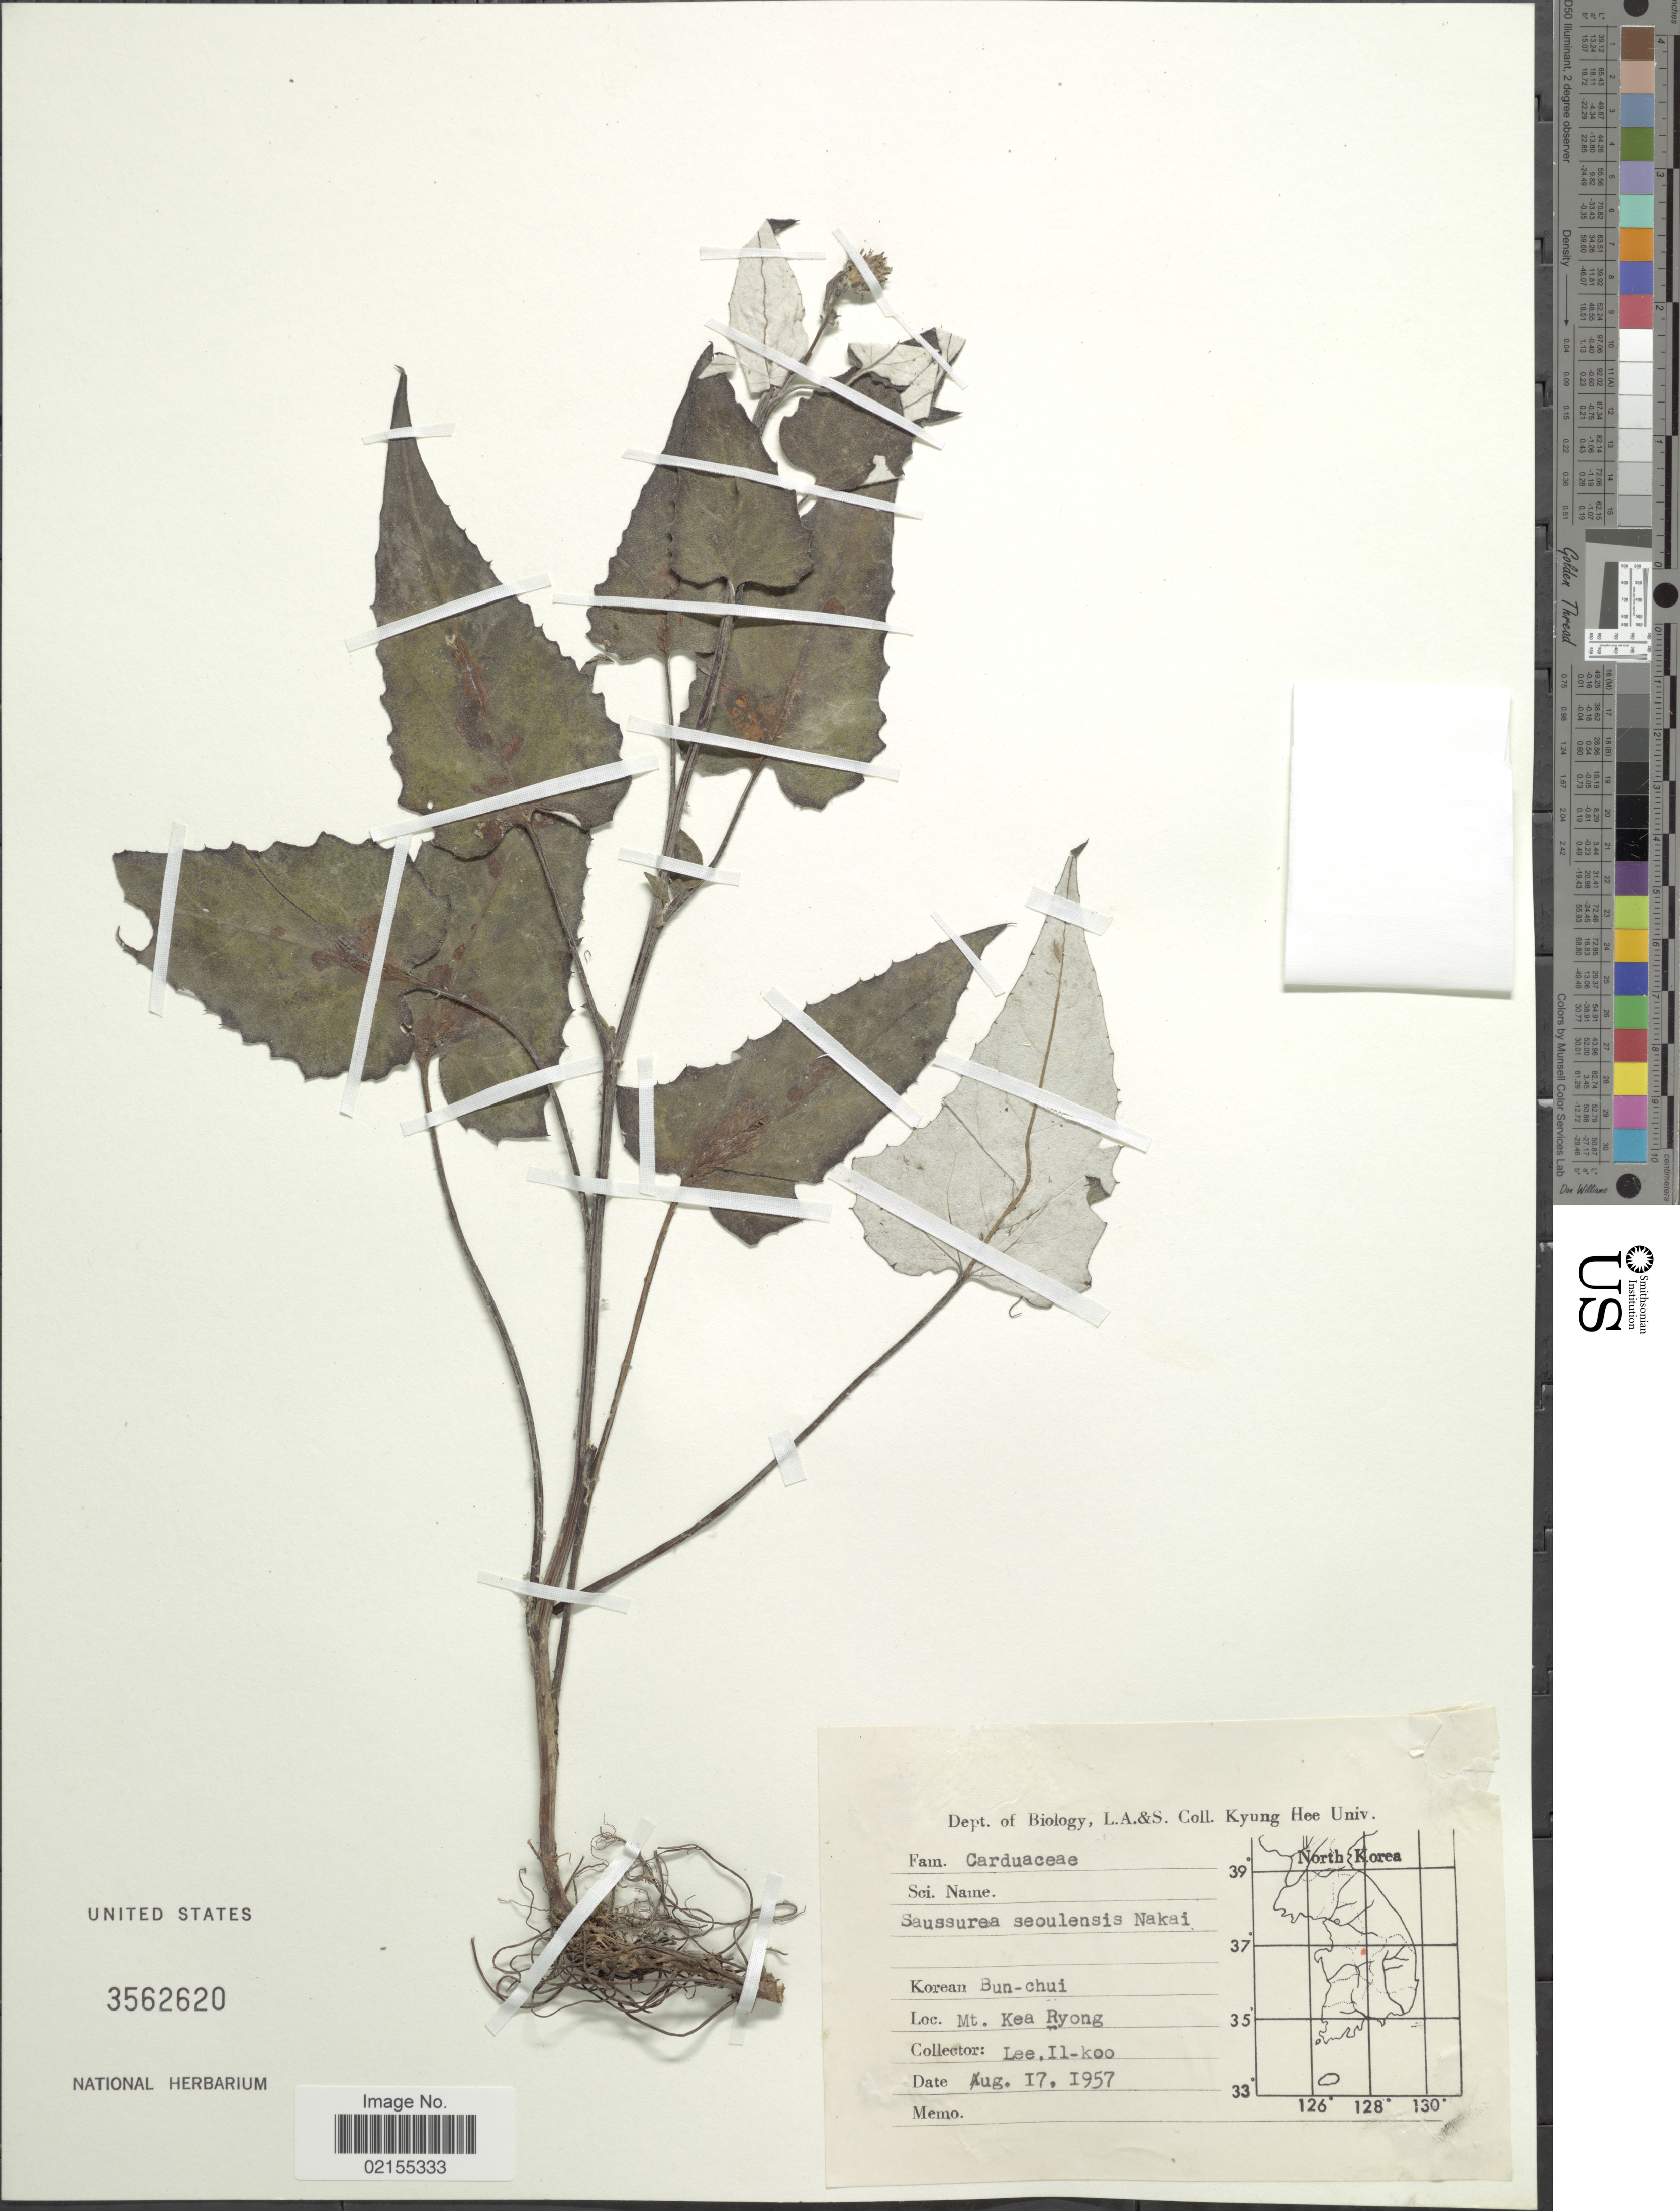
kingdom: Plantae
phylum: Tracheophyta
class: Magnoliopsida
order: Asterales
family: Asteraceae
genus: Saussurea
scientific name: Saussurea nivea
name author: Turcz.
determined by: Chen, Yousheng S.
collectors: Il-Ko Lee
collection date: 1957-08-17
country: South Korea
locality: Mt. Kea Ryong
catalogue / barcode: US 3562620